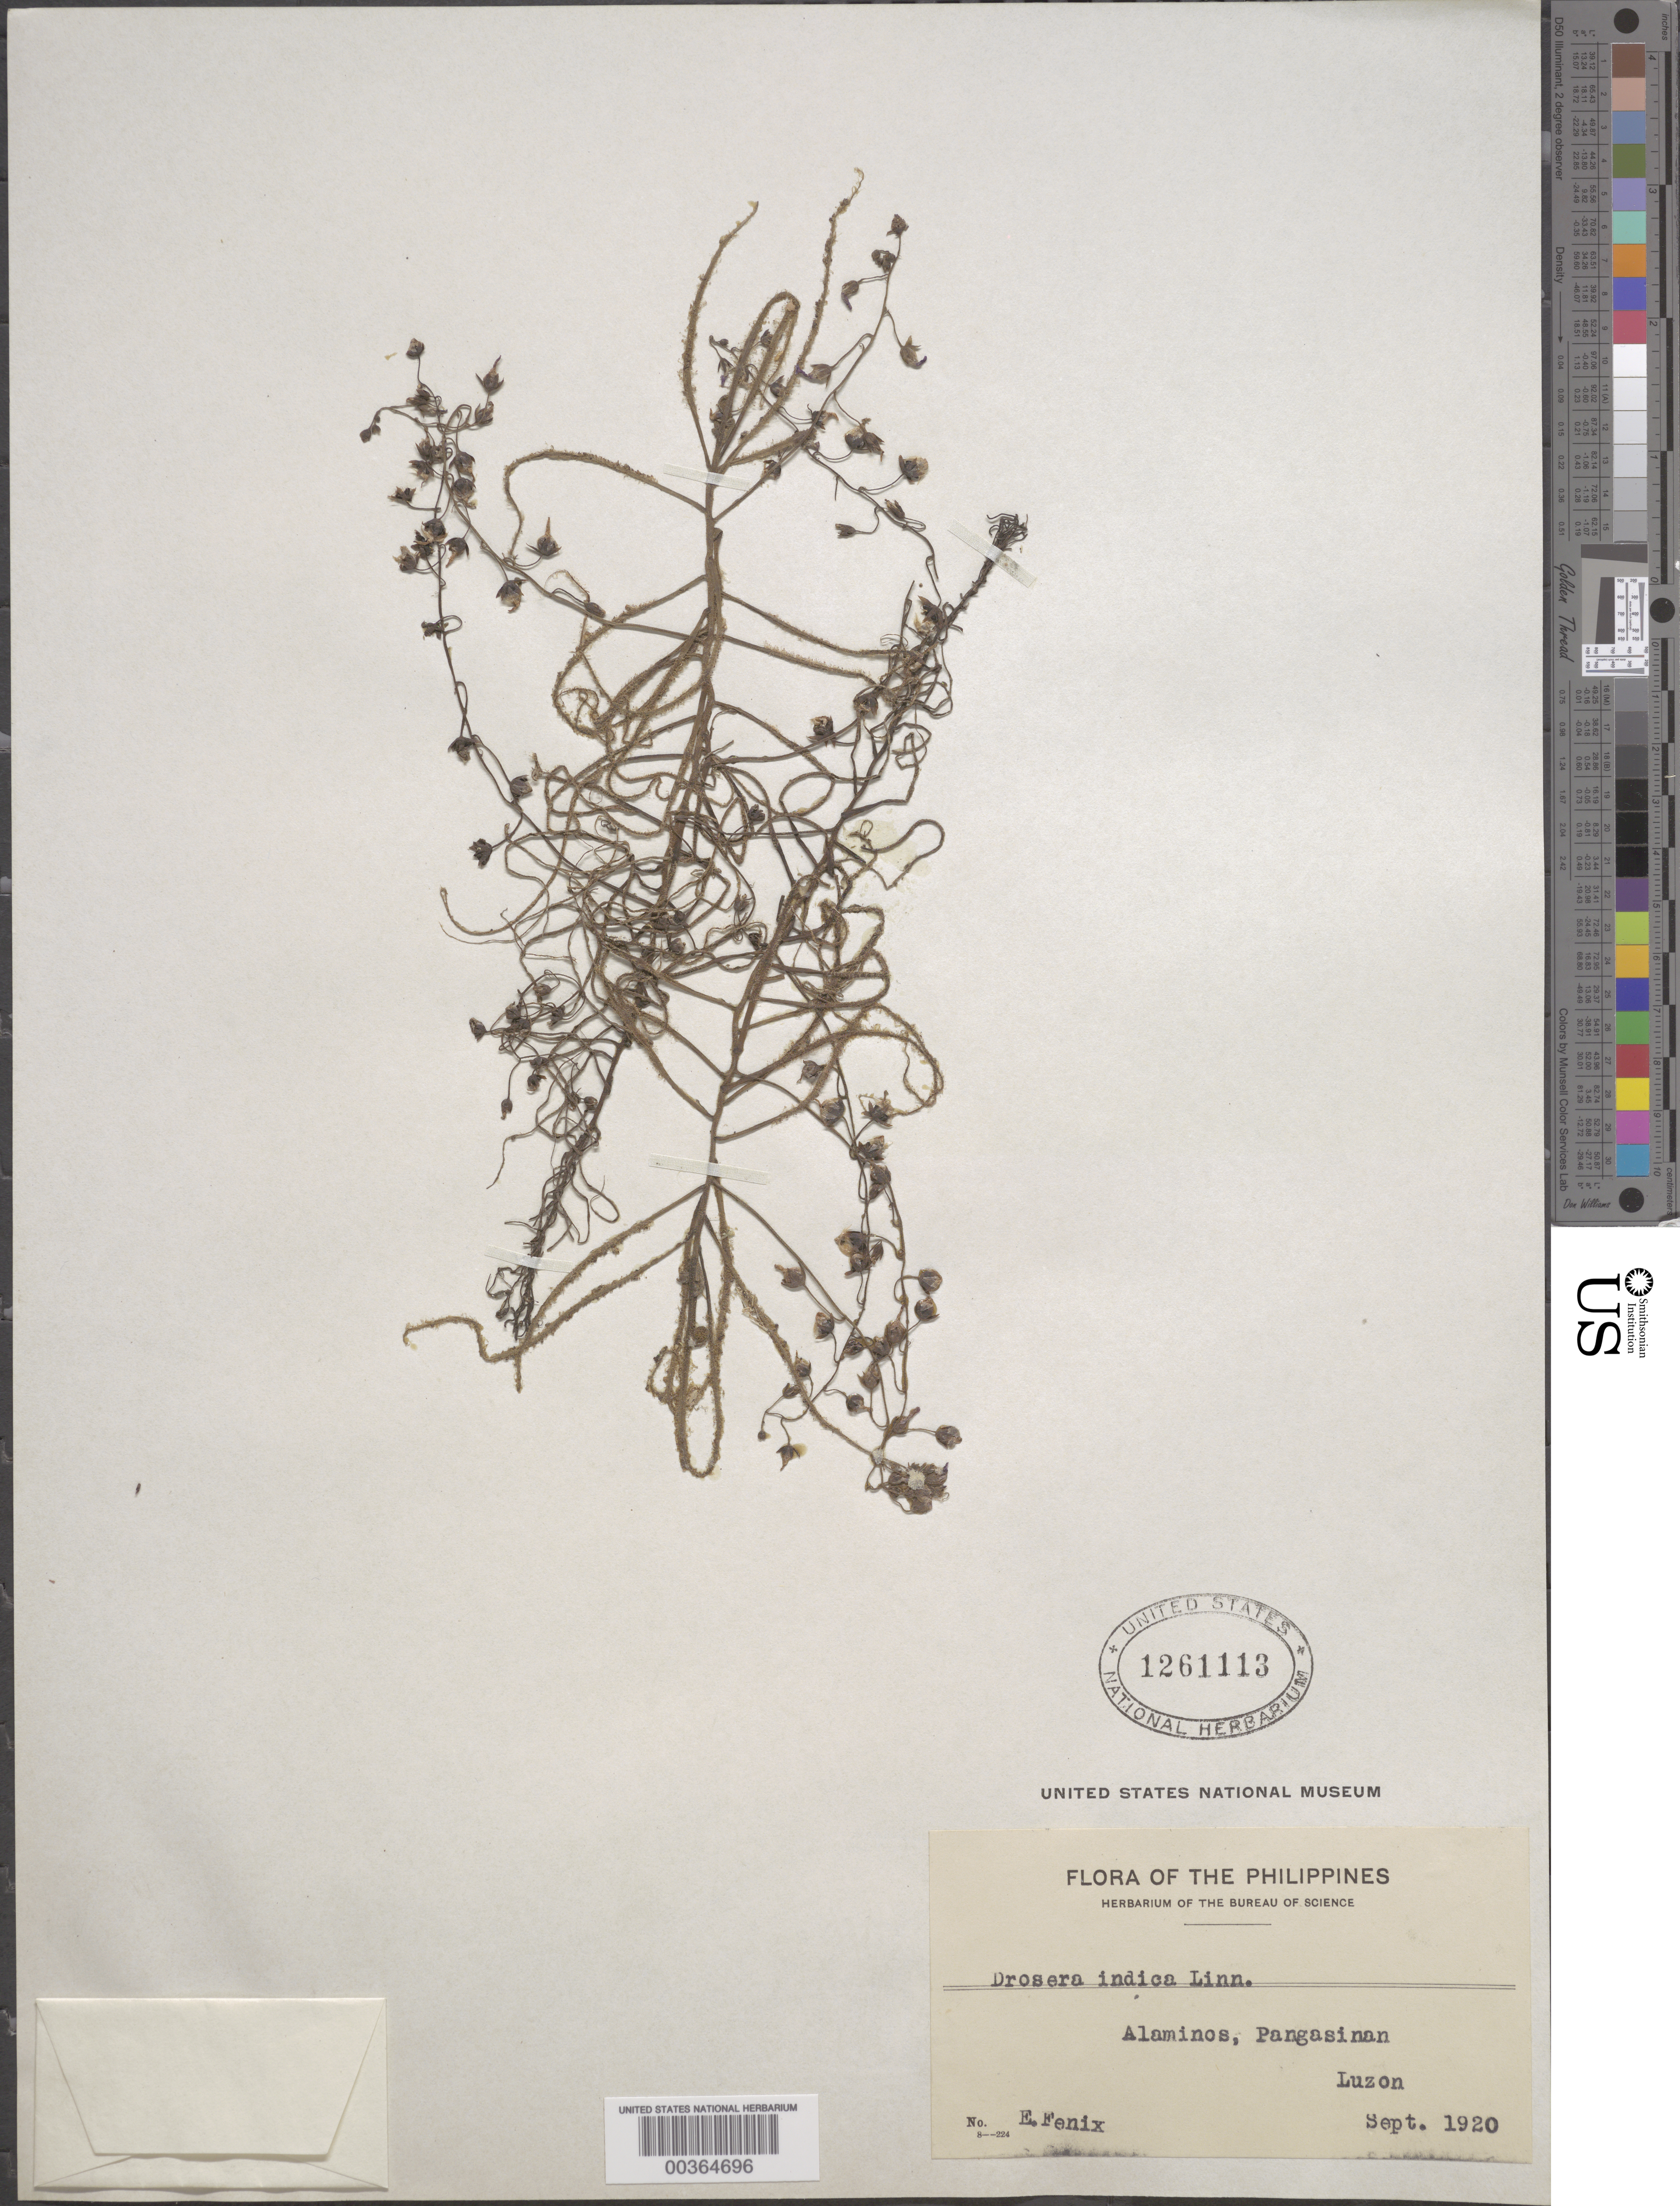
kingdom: Plantae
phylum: Tracheophyta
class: Magnoliopsida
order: Caryophyllales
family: Droseraceae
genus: Drosera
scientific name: Drosera indica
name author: L.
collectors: E. Fenix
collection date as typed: Sep 1920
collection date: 1920-09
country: Philippines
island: Luzon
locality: Alaminos, pangasinan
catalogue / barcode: US 1261113